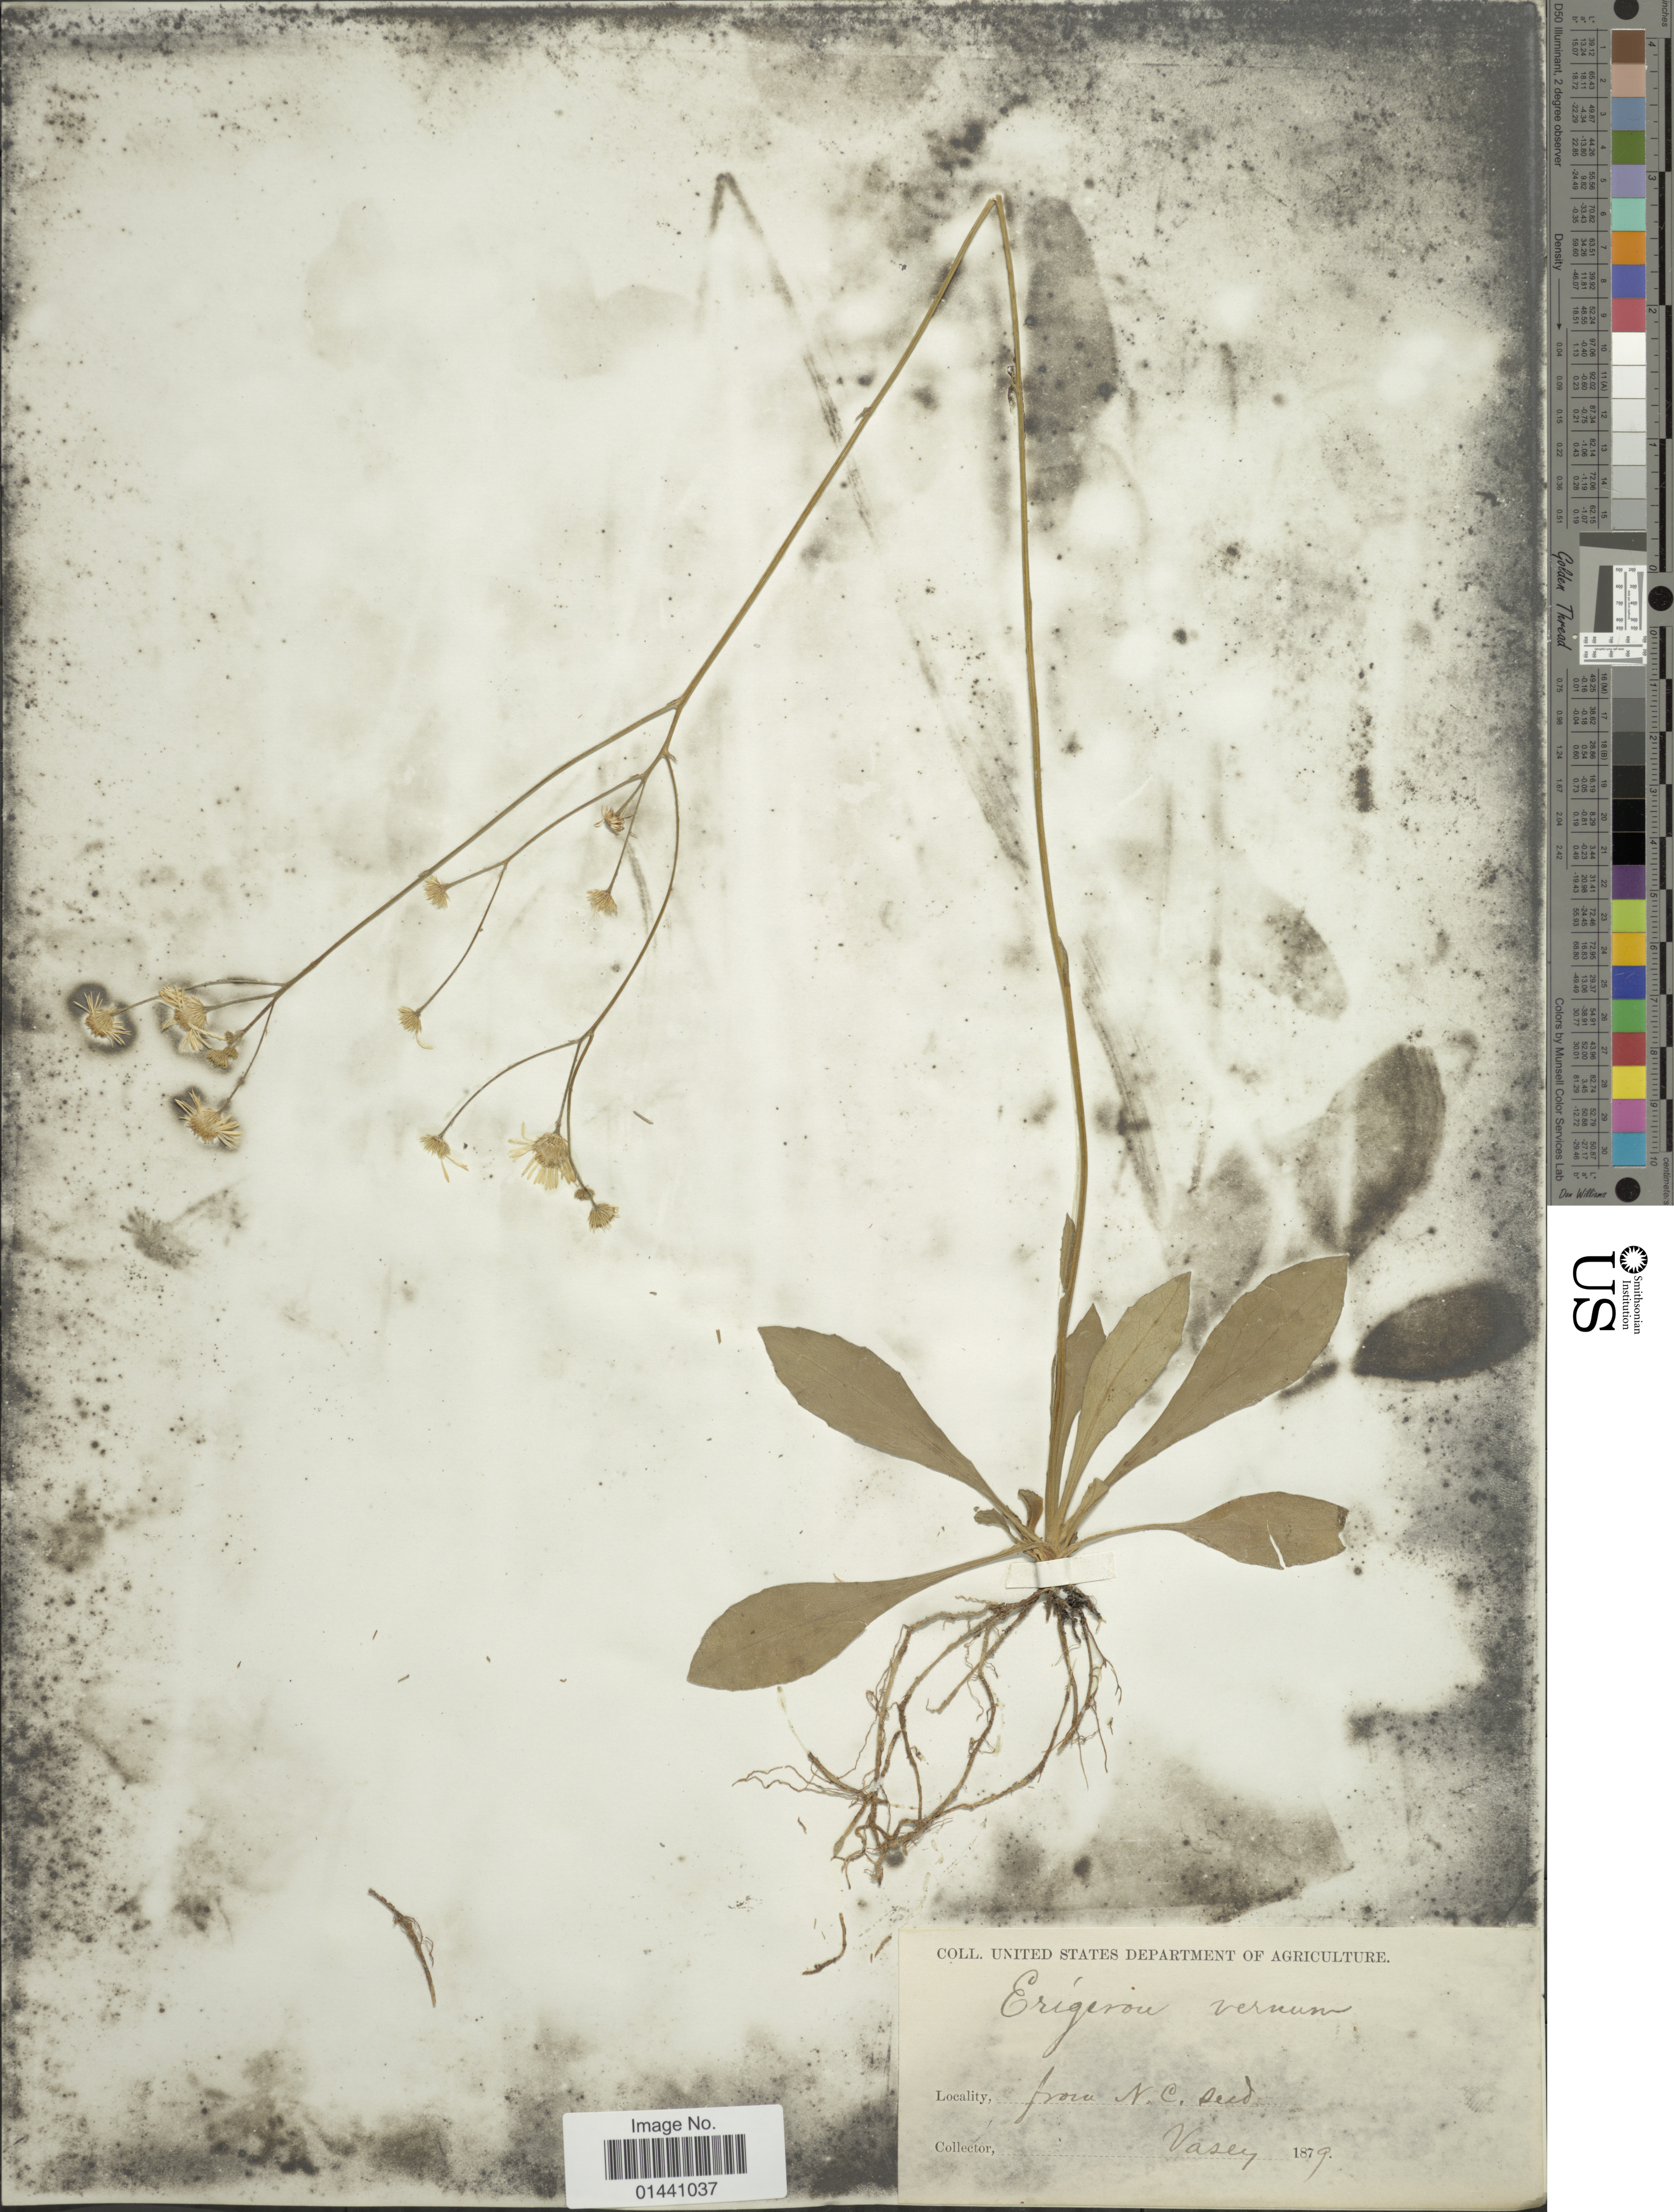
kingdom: Plantae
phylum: Tracheophyta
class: Magnoliopsida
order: Asterales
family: Asteraceae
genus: Erigeron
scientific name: Erigeron vernus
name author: (L.) Torr. & A. Gray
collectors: Vasey, --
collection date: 1879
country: United States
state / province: North Carolina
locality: From N.C. seed.